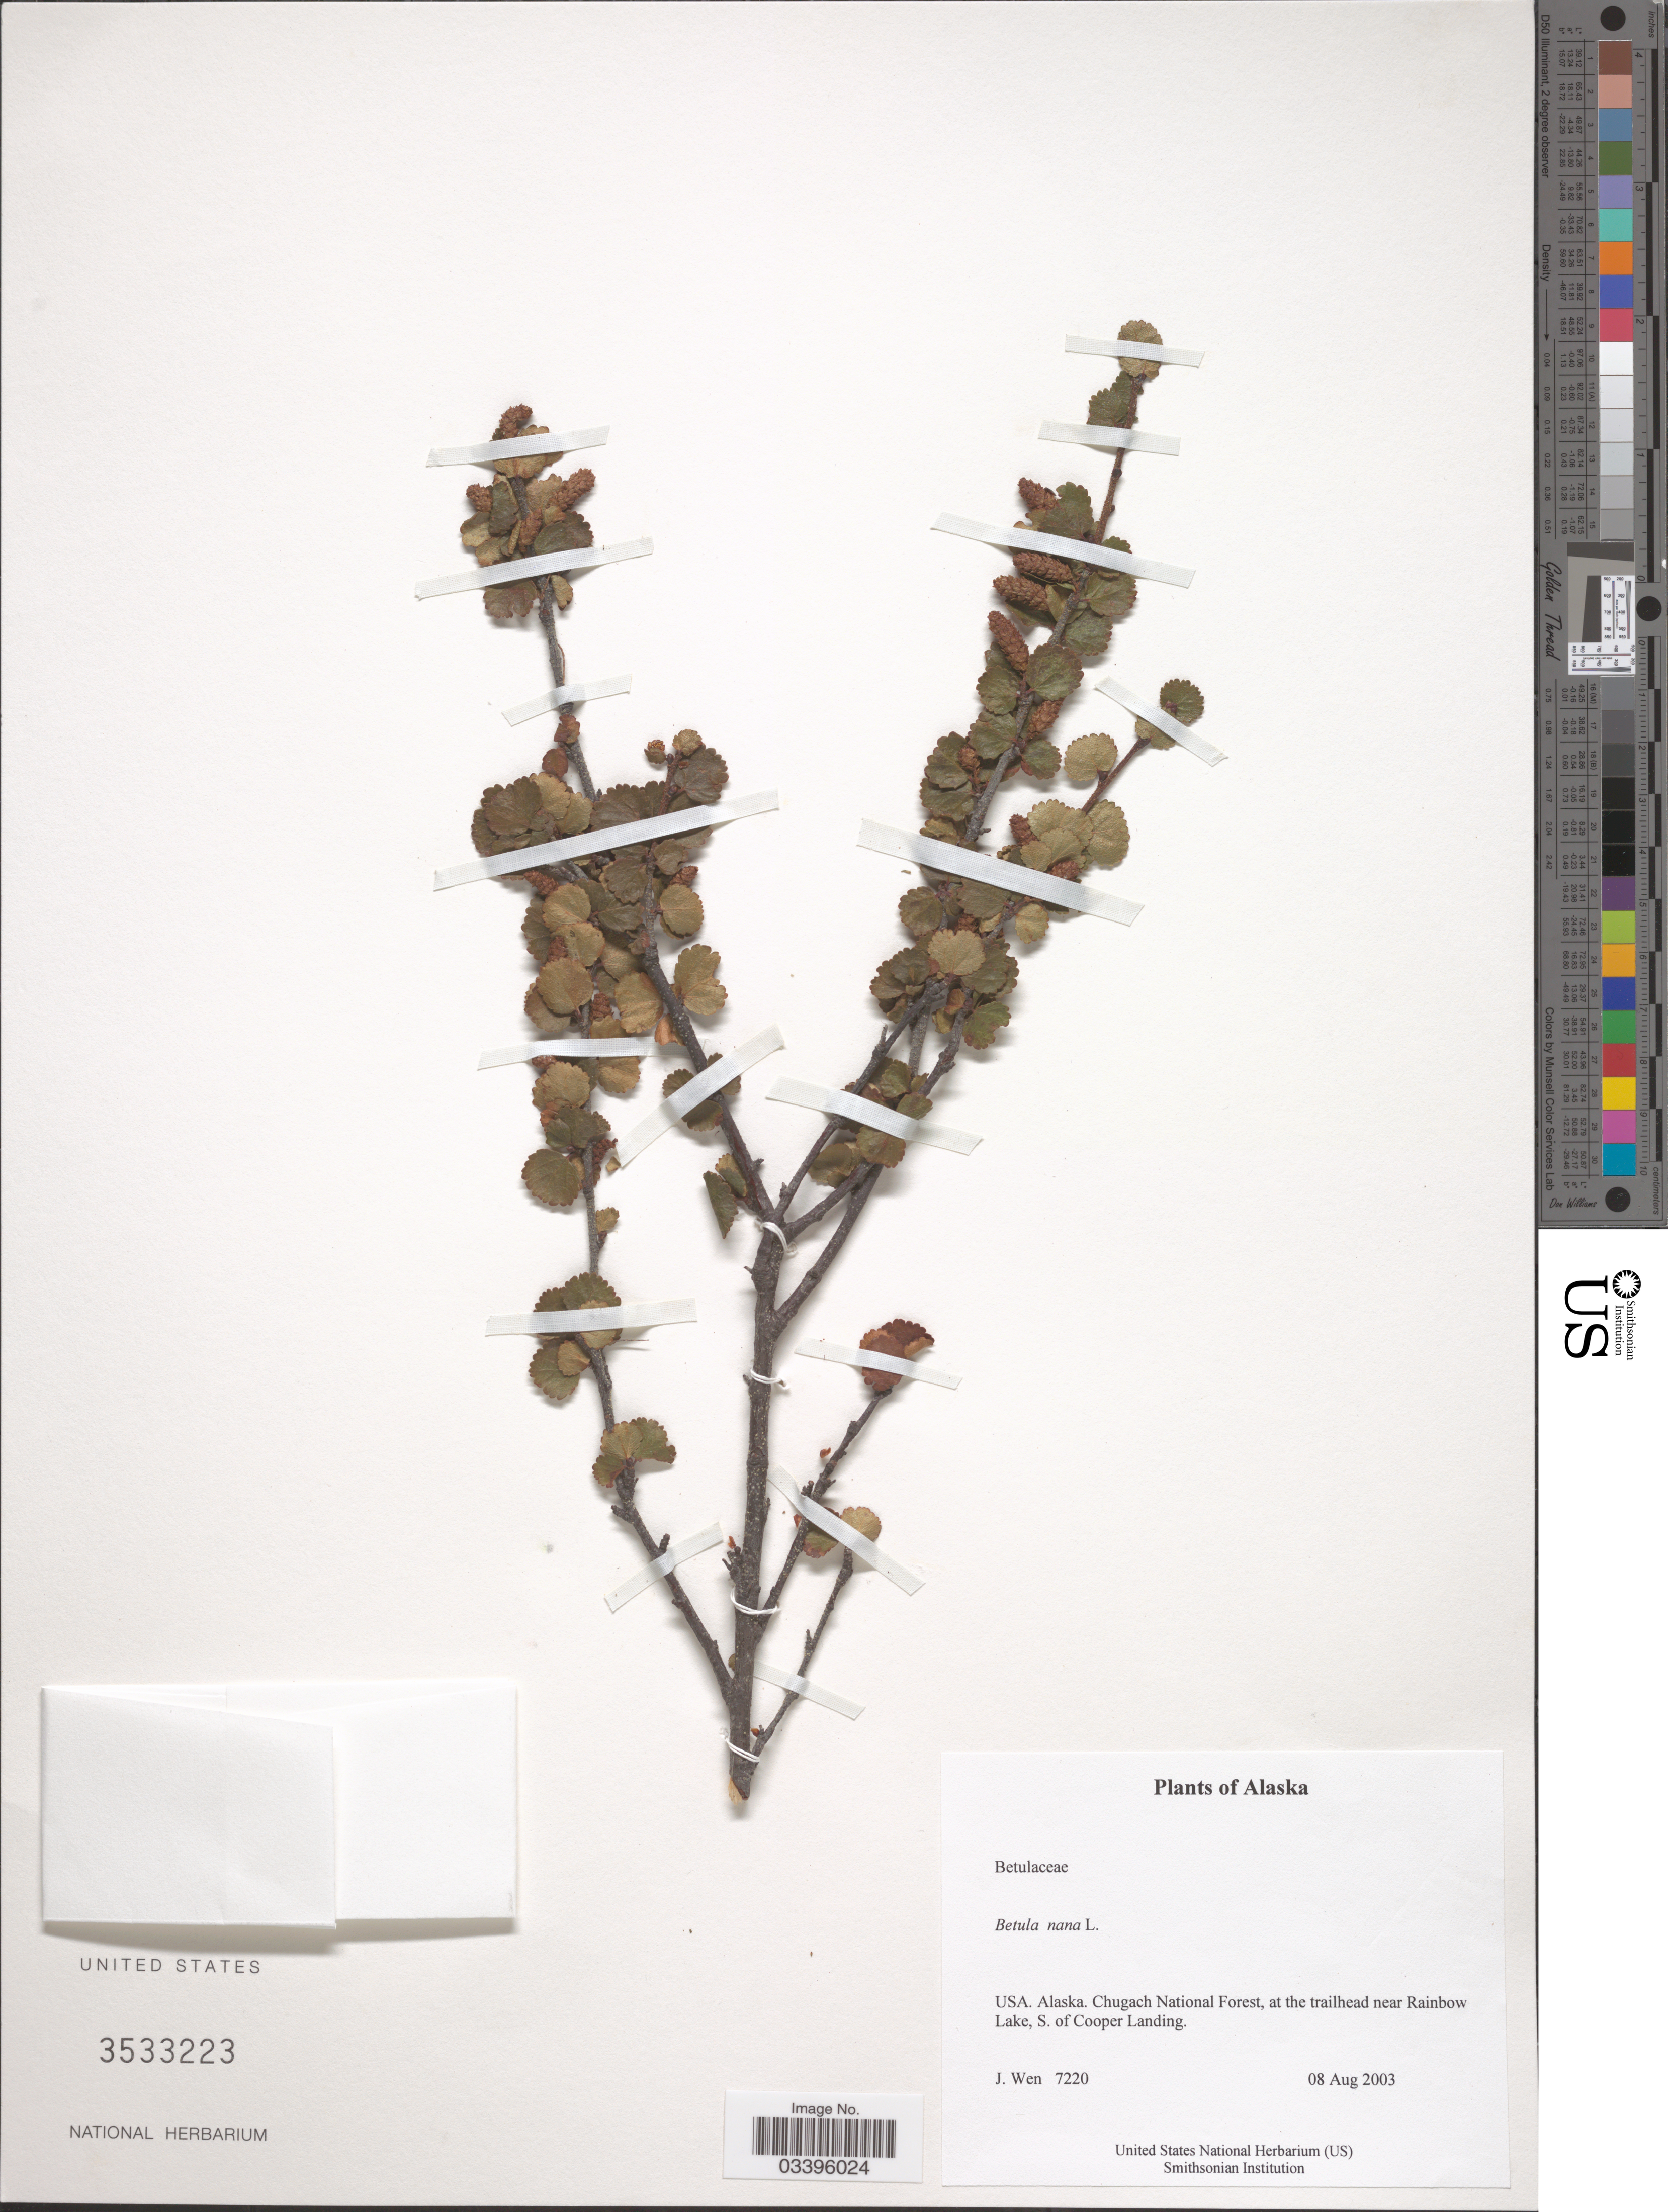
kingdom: Plantae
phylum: Tracheophyta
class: Magnoliopsida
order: Fagales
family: Betulaceae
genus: Betula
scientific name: Betula nana subsp. exilis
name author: L.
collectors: J. Wen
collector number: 7220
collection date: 2003-08-08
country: United States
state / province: Alaska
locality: Chugach National Forest, at the trailhead near Rainbow Lake, S. of Cooper Landing.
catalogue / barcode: US 3533223